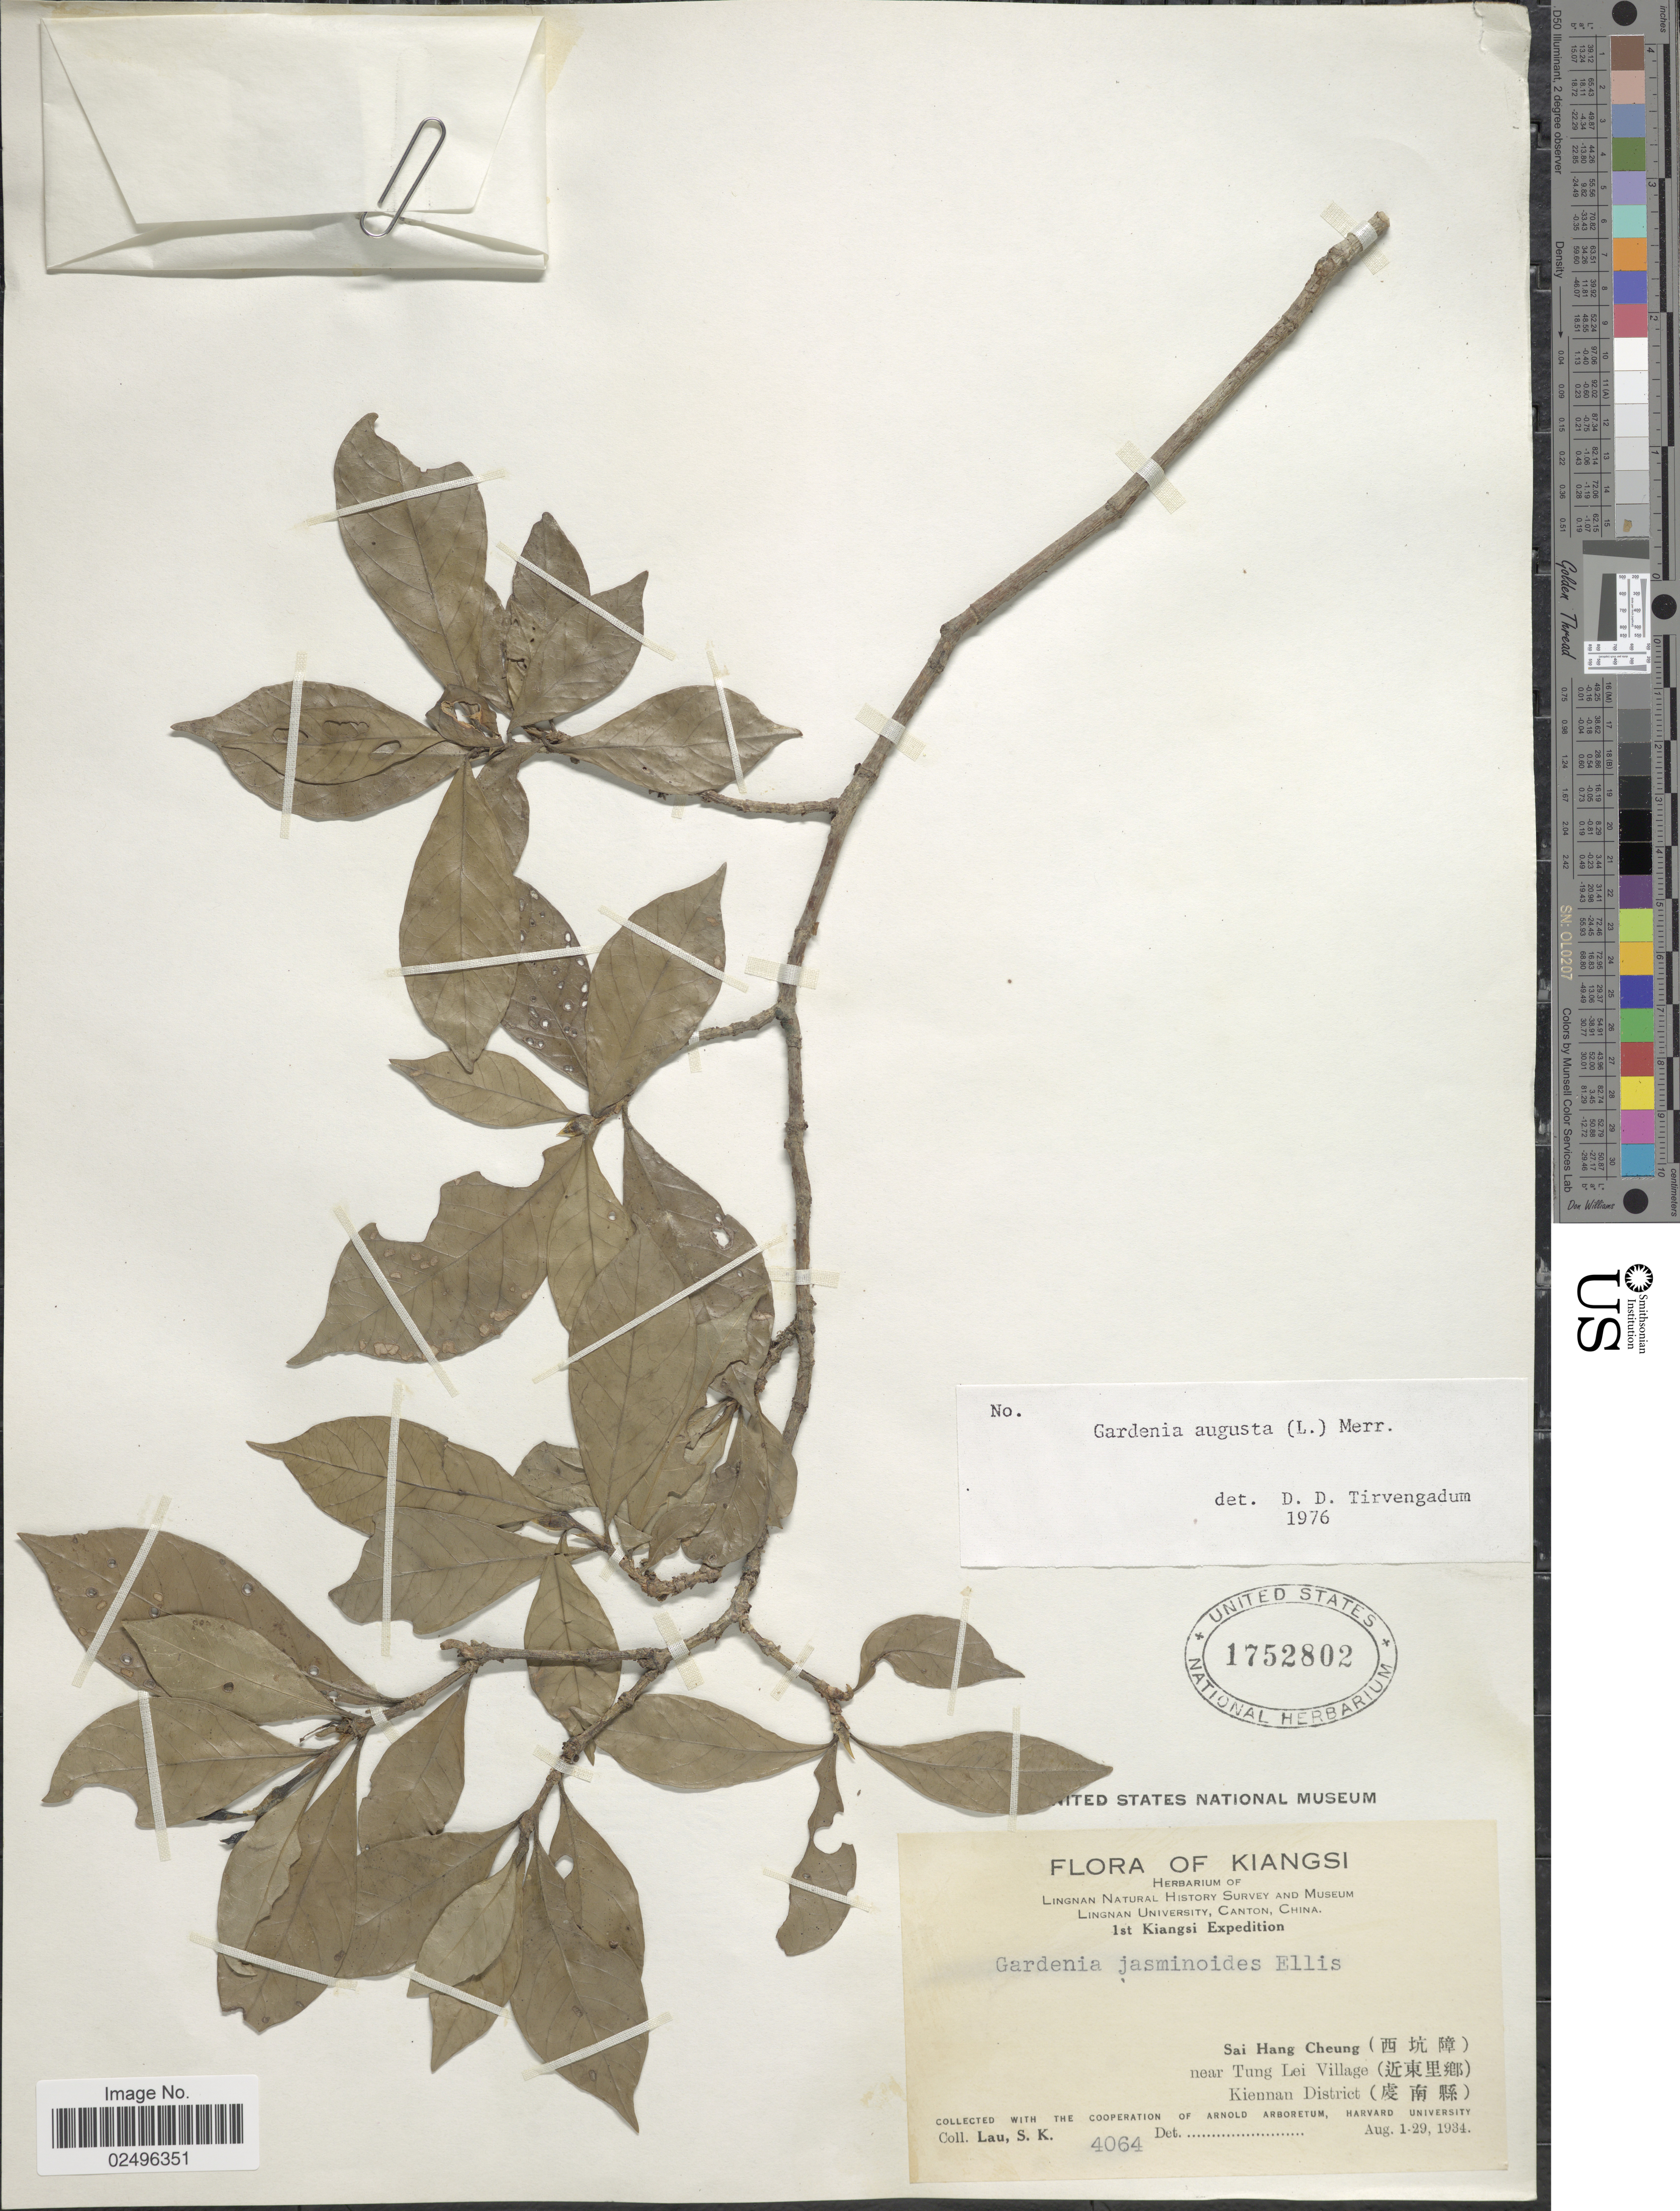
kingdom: Plantae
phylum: Tracheophyta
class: Magnoliopsida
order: Gentianales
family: Rubiaceae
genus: Gardenia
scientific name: Gardenia augusta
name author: (L.) Merr.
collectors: S. K. Lau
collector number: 4064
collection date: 1934-08-01/1934-08-29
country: China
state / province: Jiangxi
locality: Sai Hang Cheung near Tung Lei Village. Kiennan District. Kiangsi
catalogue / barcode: US 1752802